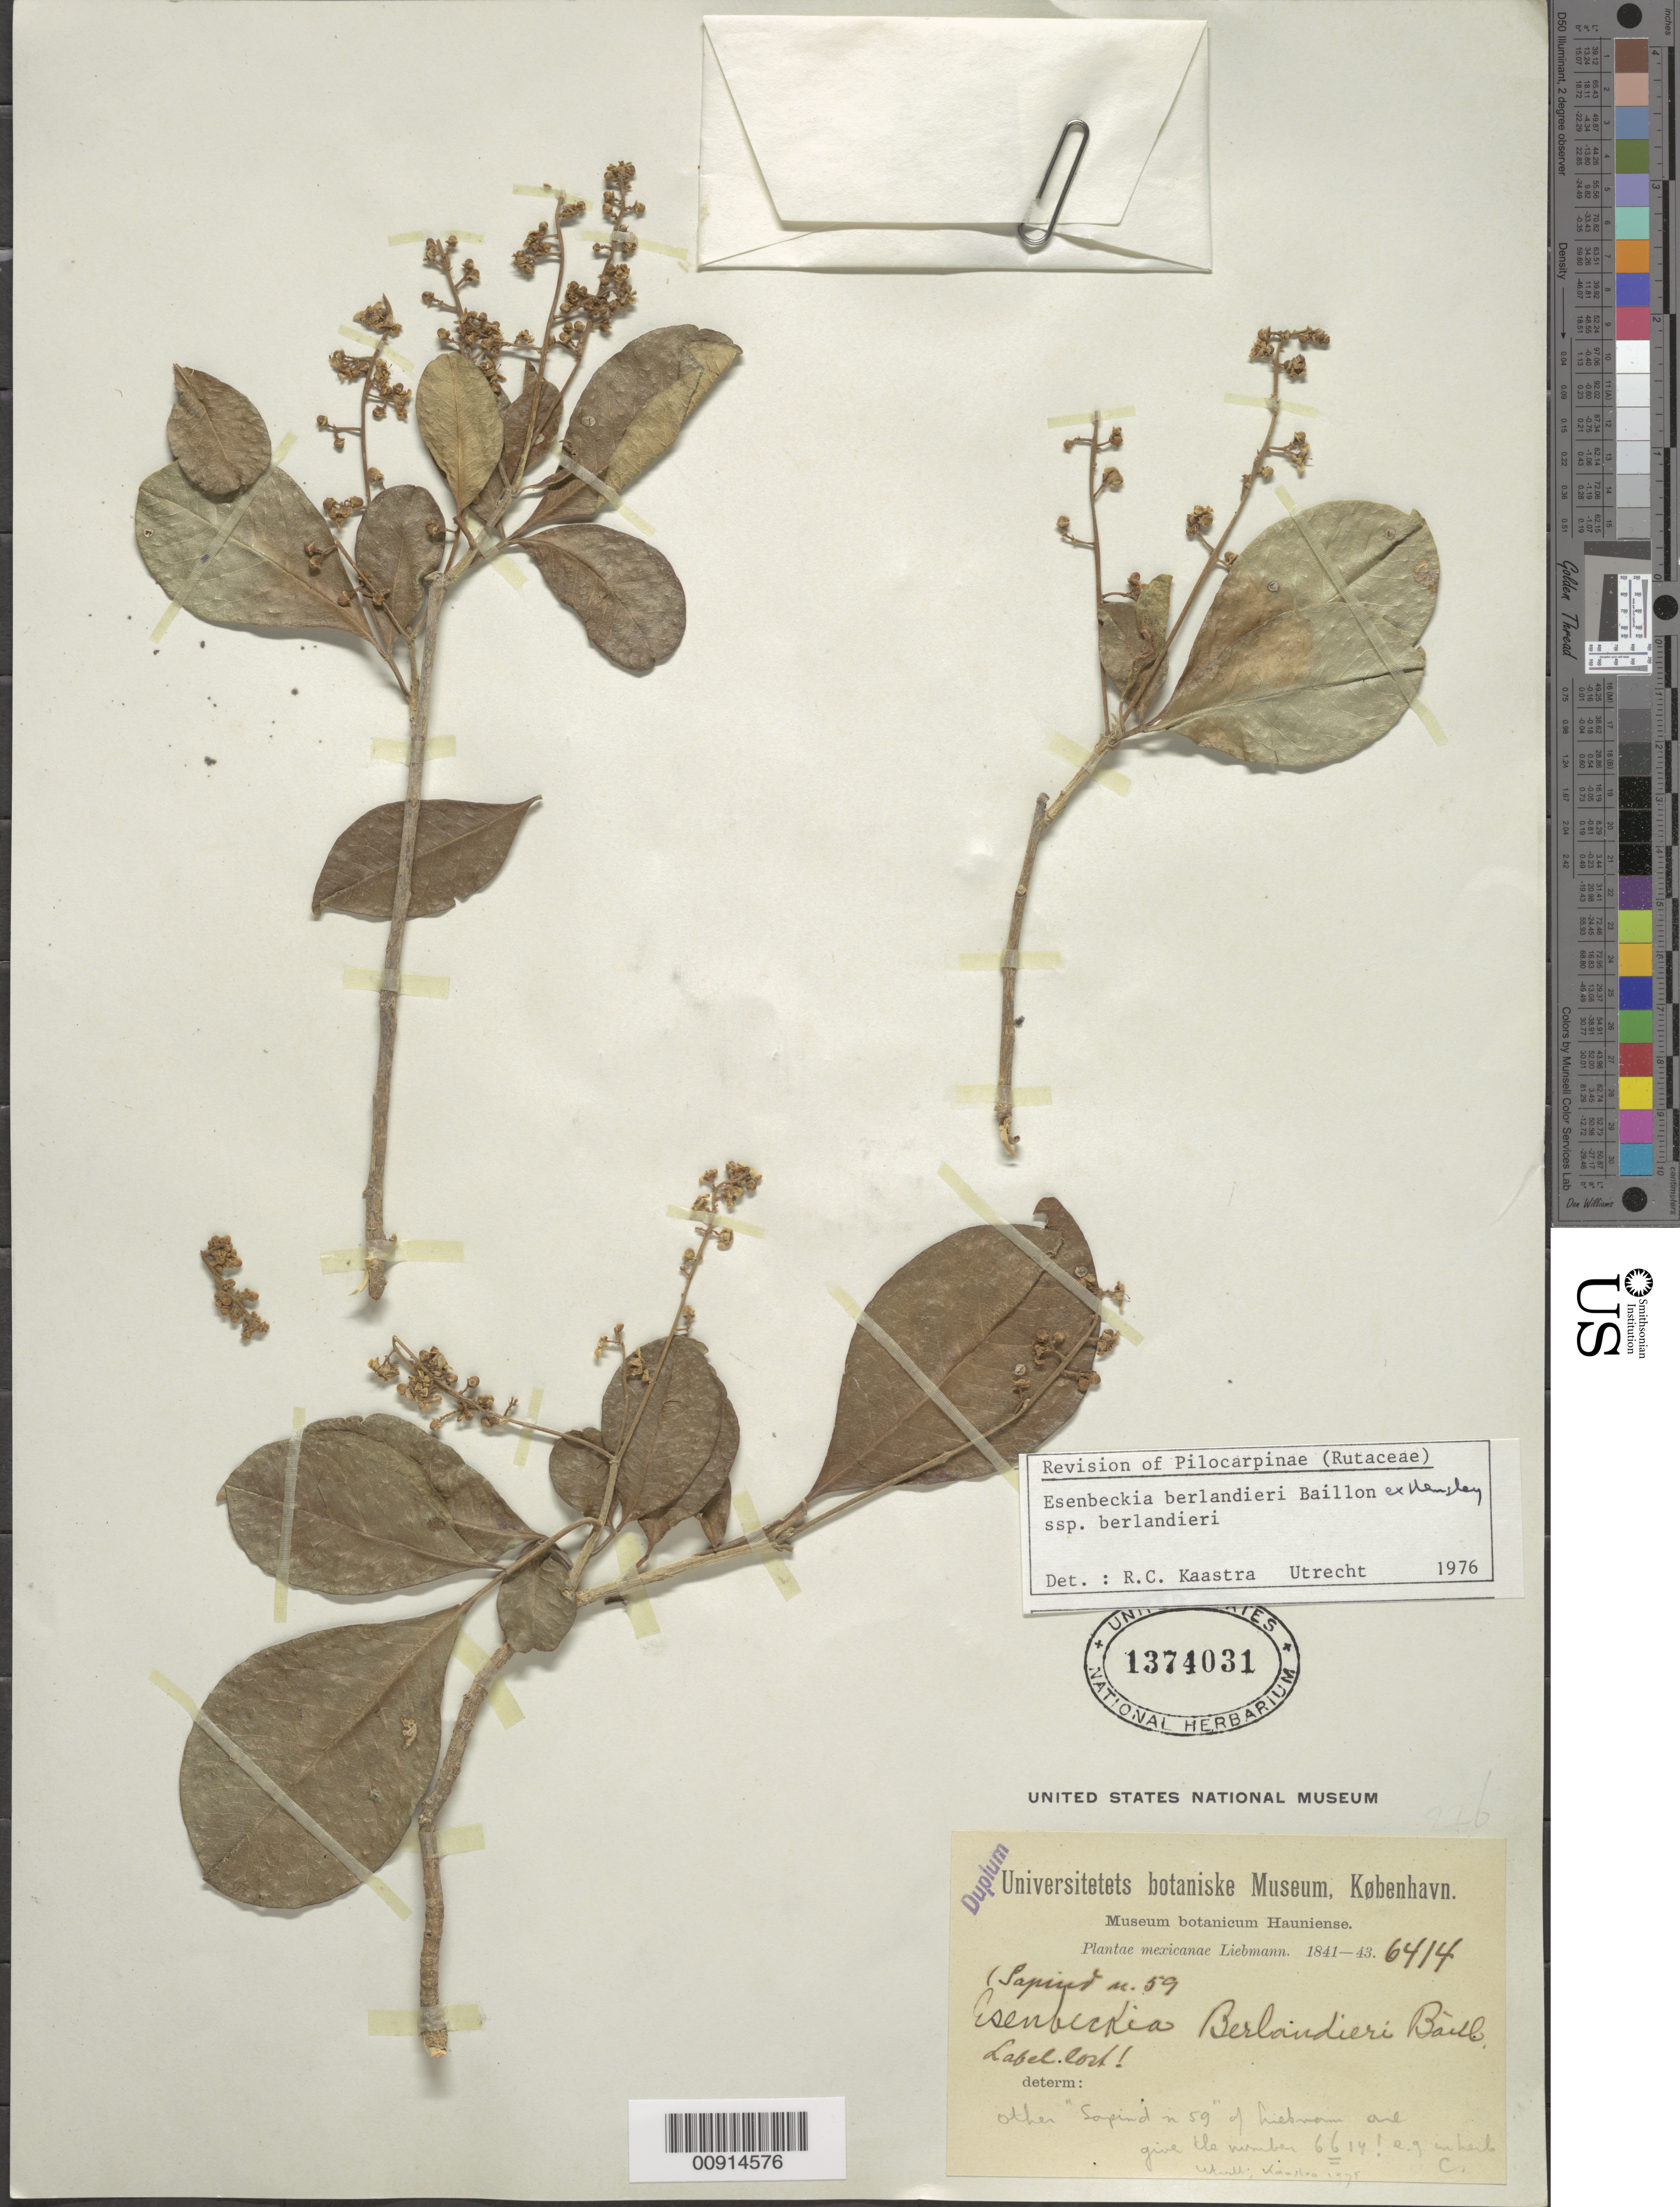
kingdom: Plantae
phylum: Tracheophyta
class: Magnoliopsida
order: Sapindales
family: Rutaceae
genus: Esenbeckia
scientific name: Esenbeckia berlandieri subsp. berlandieri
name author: Baill. ex Hemsl.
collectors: F. M. Liebmann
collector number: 6414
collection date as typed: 1841 to -- --- 1843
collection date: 1841/1843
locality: Mexico.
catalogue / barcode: US 1374031